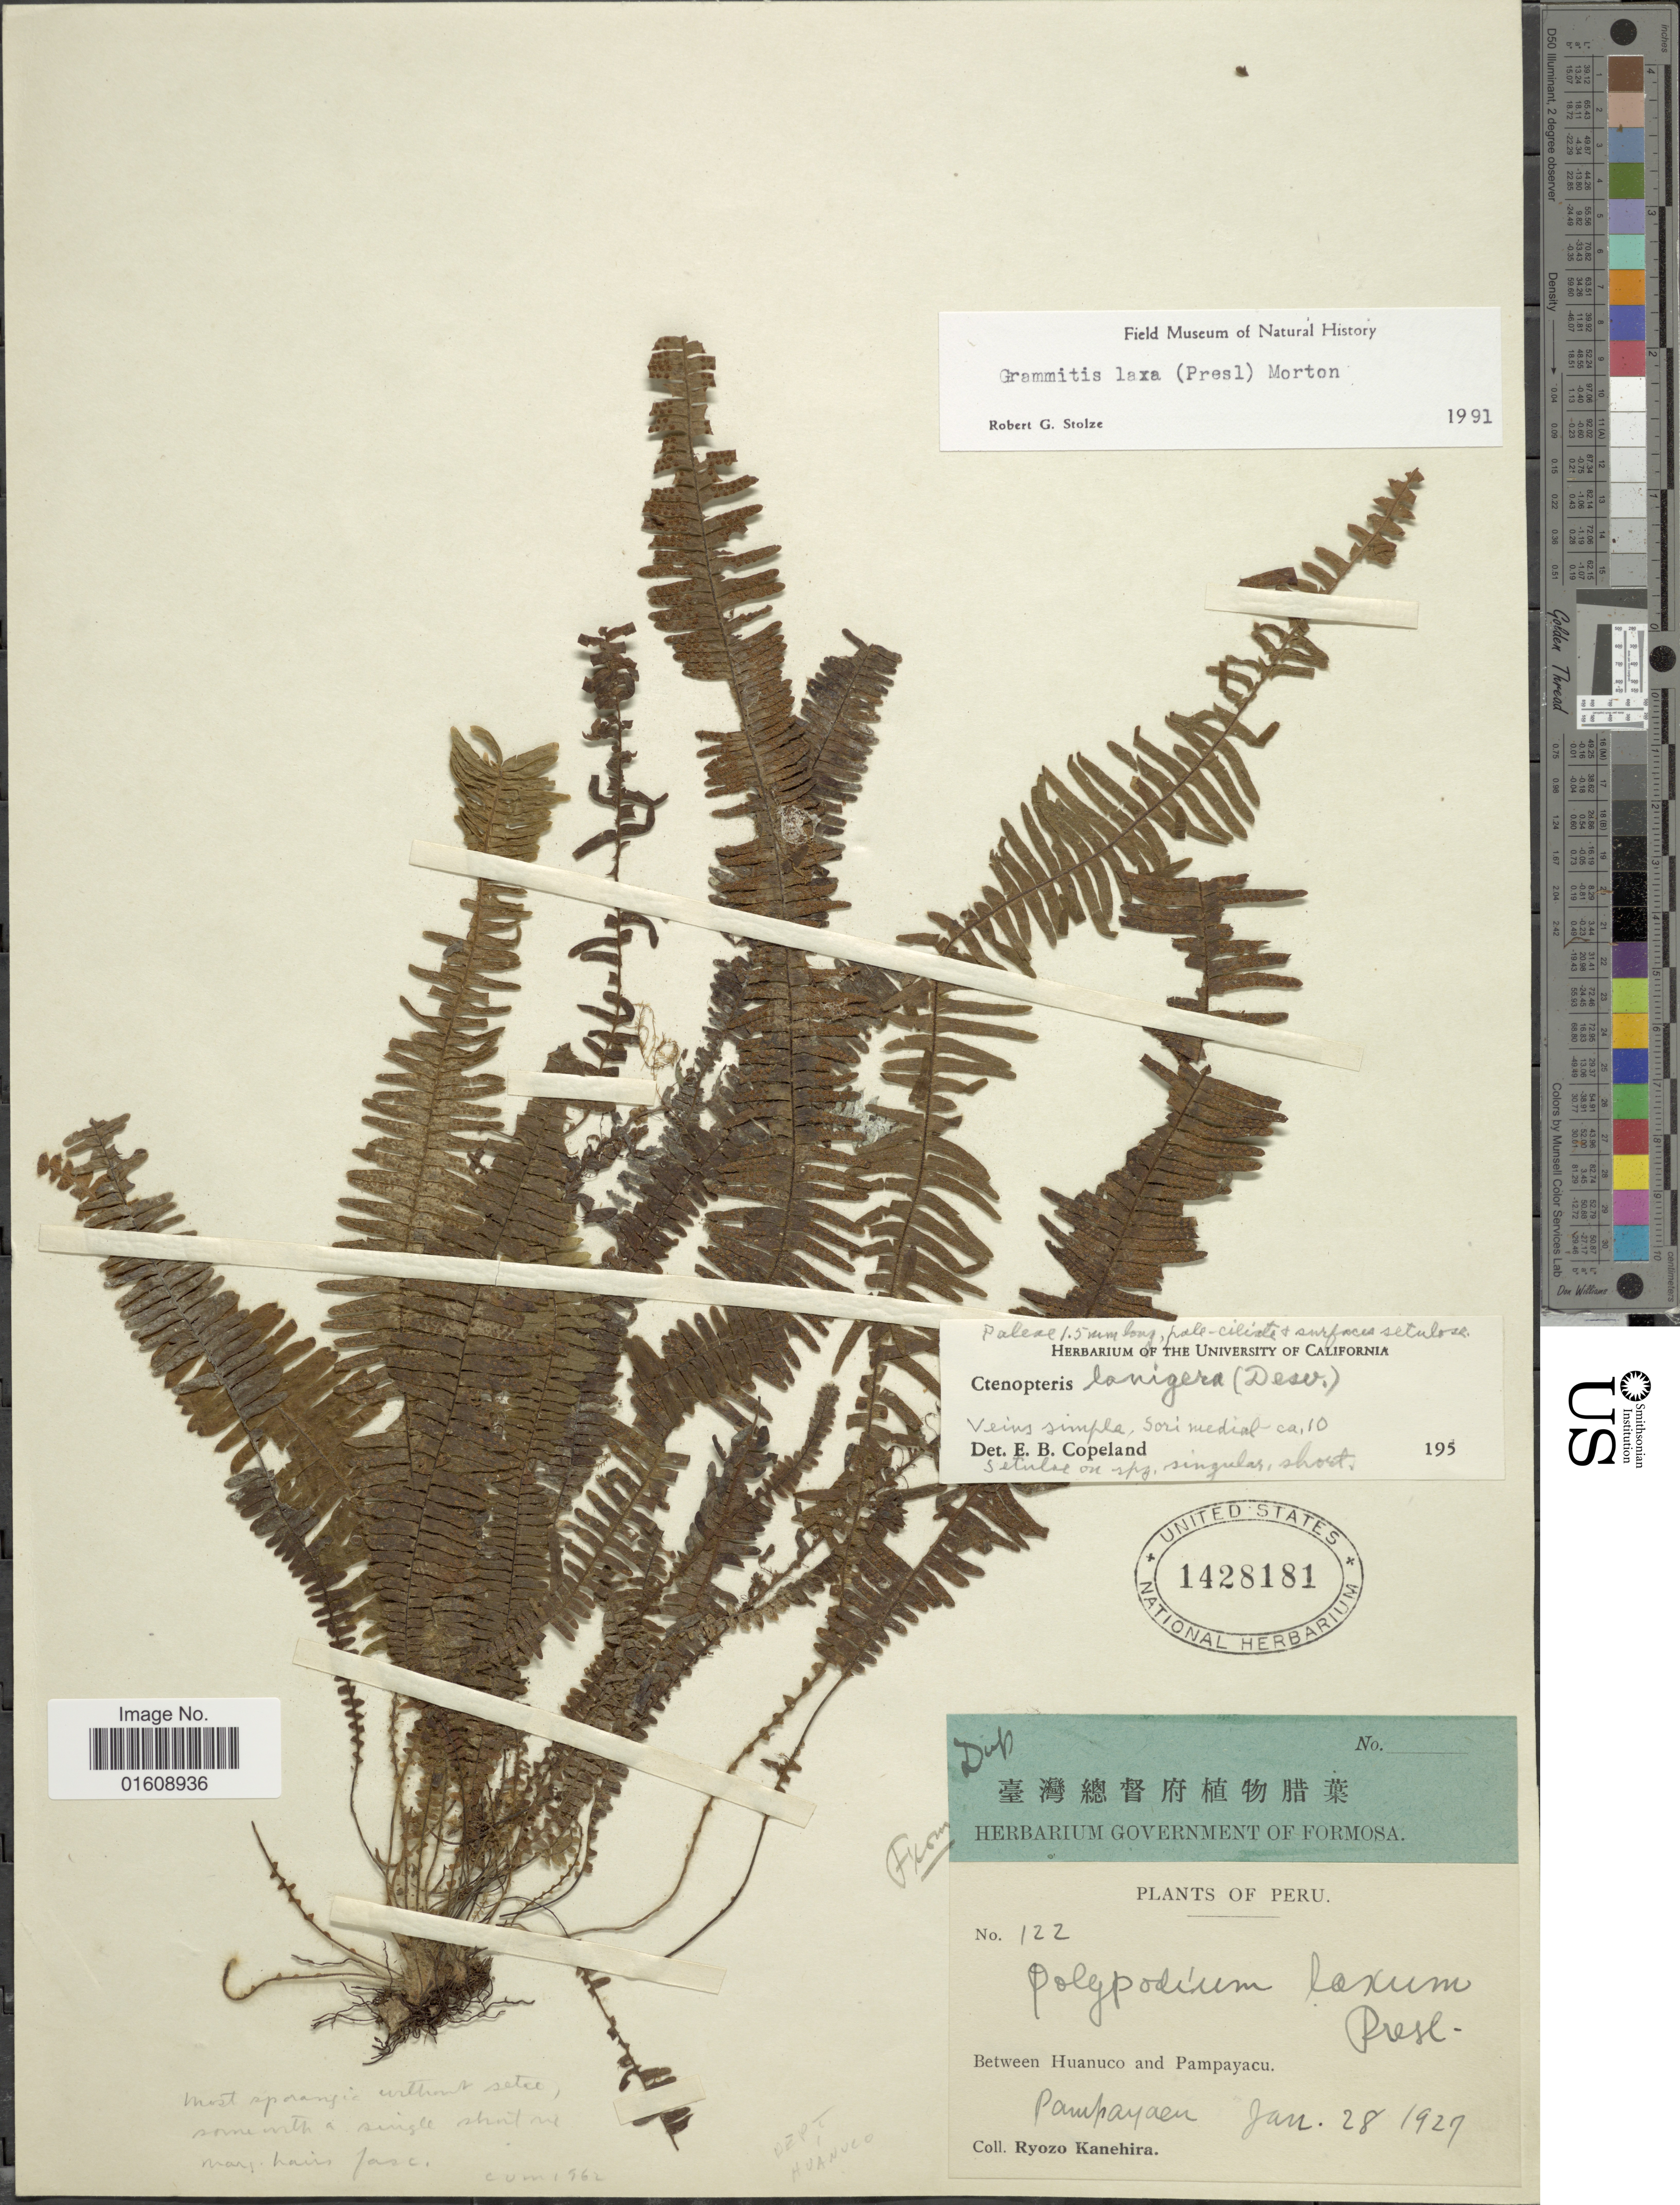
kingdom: Plantae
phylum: Tracheophyta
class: Polypodiopsida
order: Polypodiales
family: Polypodiaceae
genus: Alansmia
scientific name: Alansmia laxa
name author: (C. Presl) Moguel & M. Kessler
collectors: R. Kanehira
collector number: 122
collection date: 1929-01-28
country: Peru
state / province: Huánuco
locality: Peru, between Huanuco and Pampayacu. Pampayacu.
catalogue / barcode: US 1428181